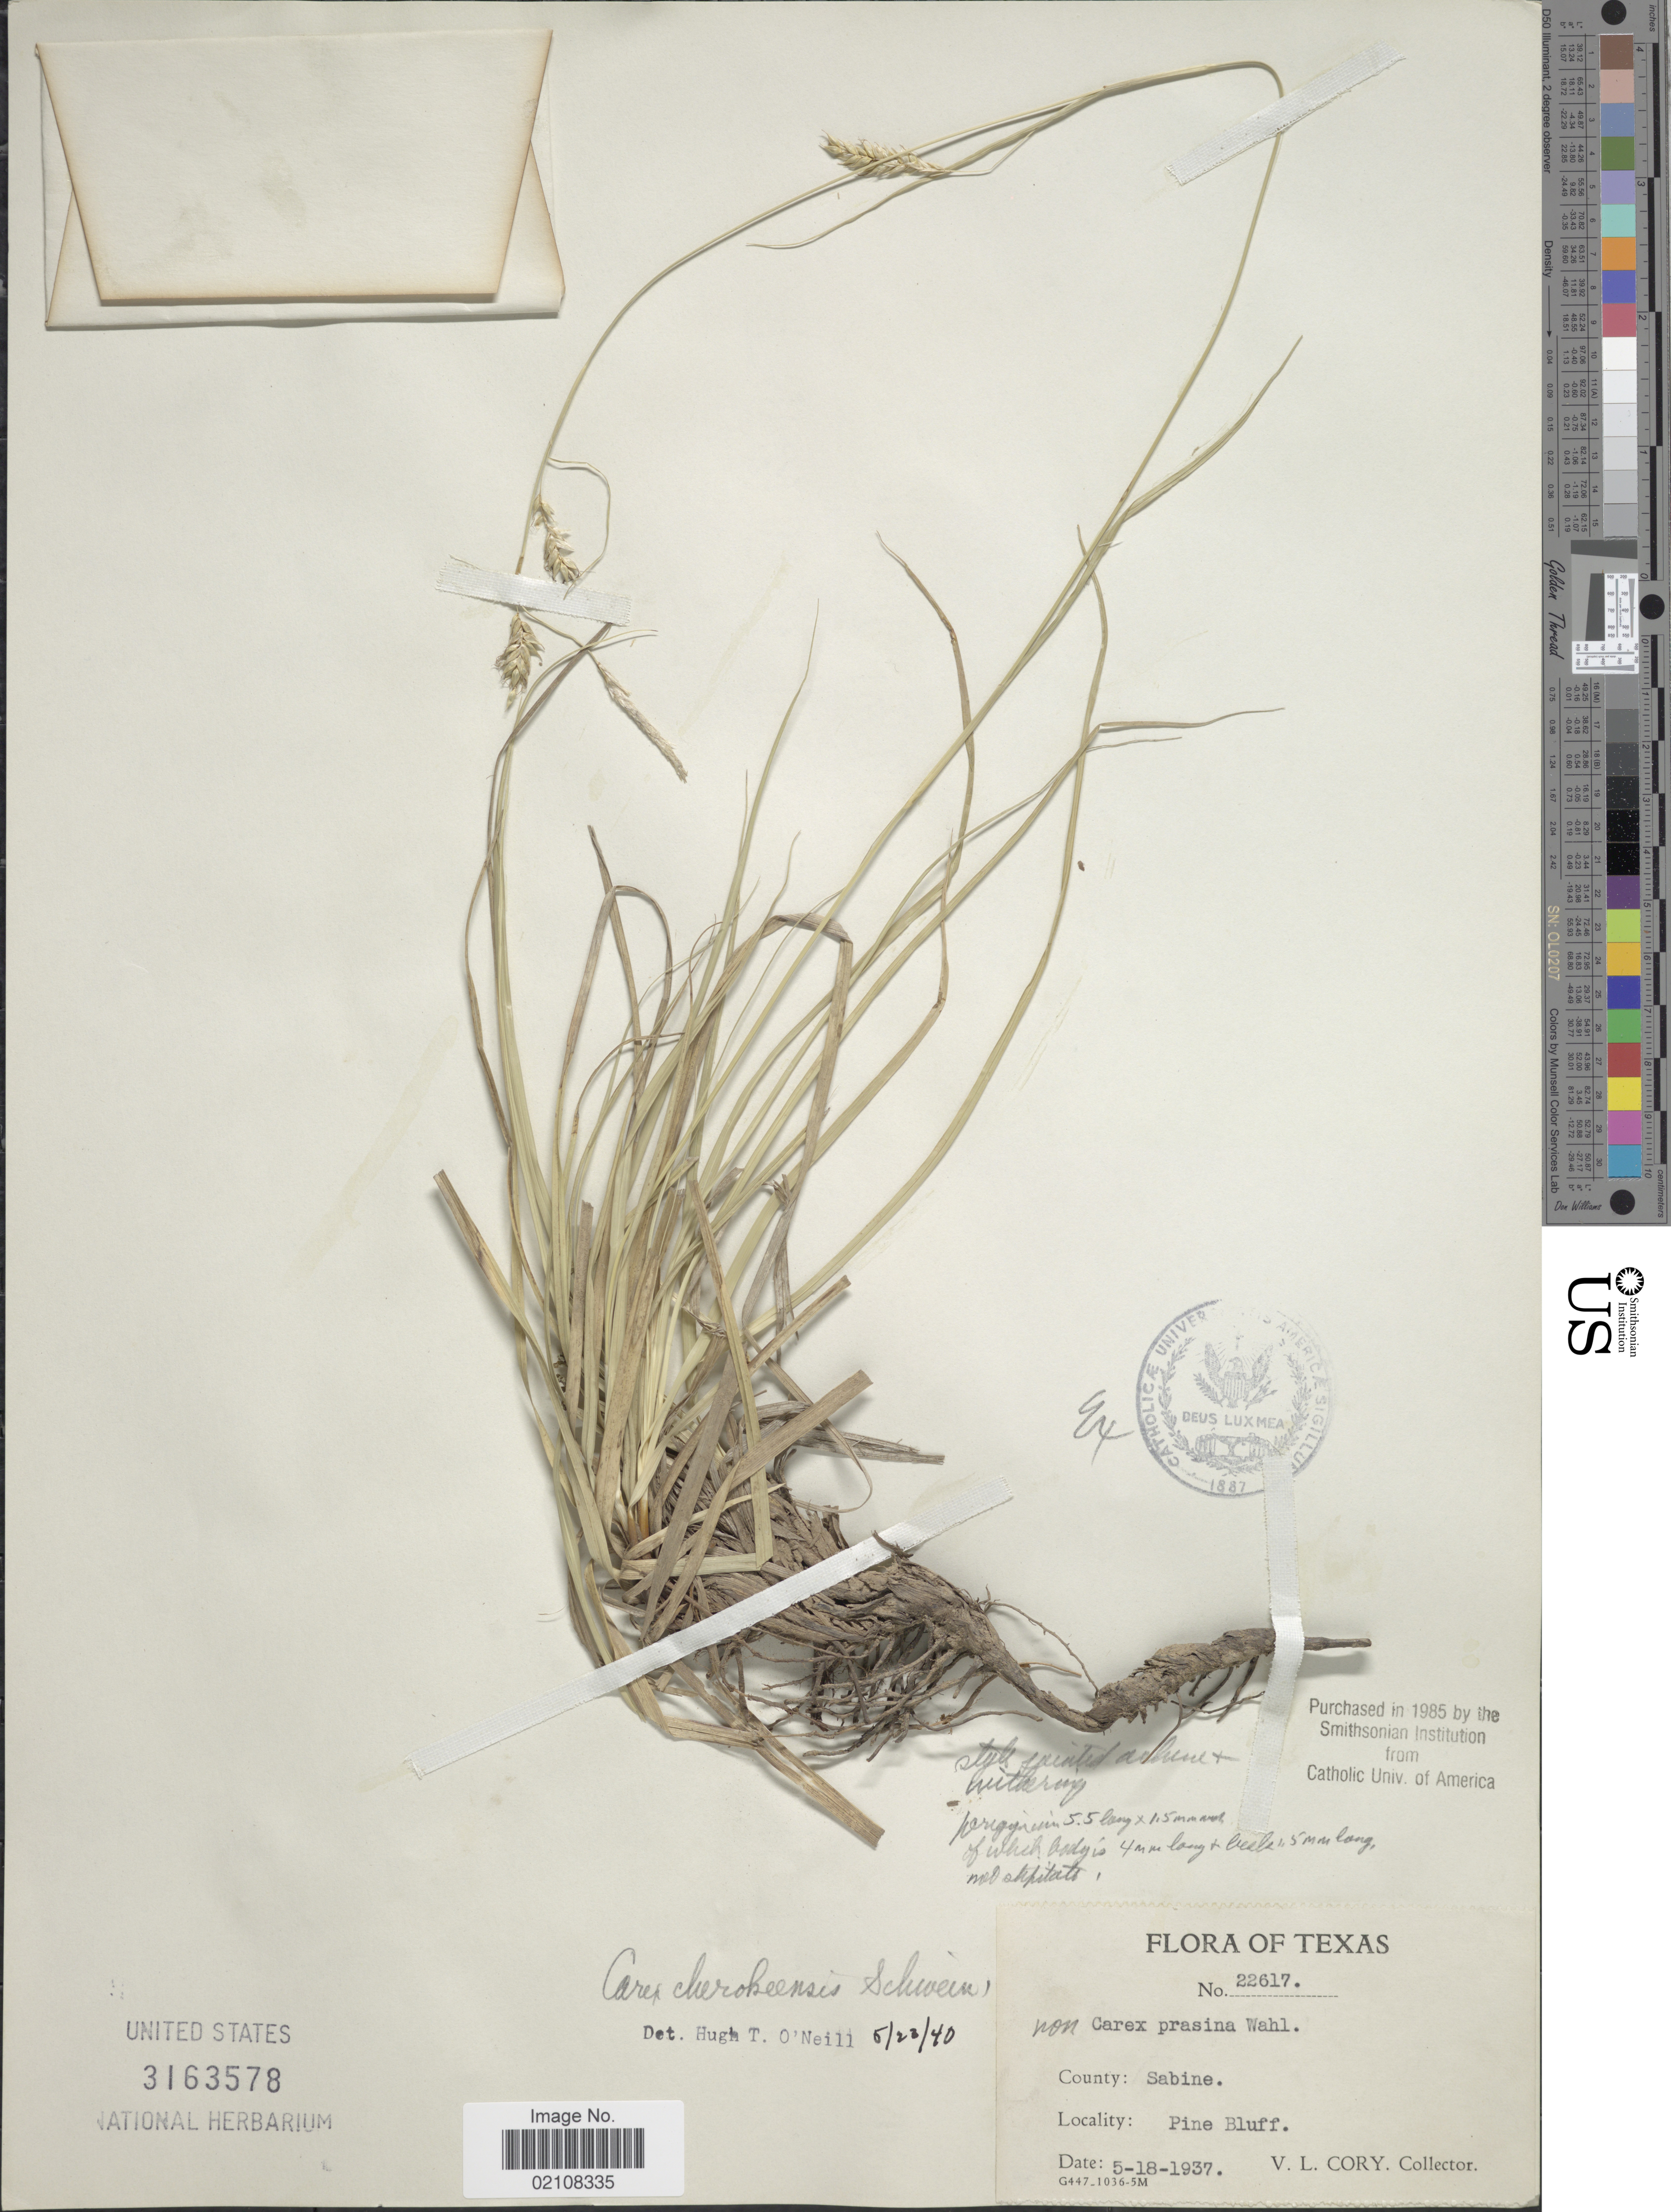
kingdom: Plantae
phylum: Tracheophyta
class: Liliopsida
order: Poales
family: Cyperaceae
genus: Carex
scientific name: Carex cherokeensis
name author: Schwein.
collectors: V. Cory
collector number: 22617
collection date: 1937-05-18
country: United States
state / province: Texas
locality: County: Sabine, Pine Bluff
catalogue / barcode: US 3163578